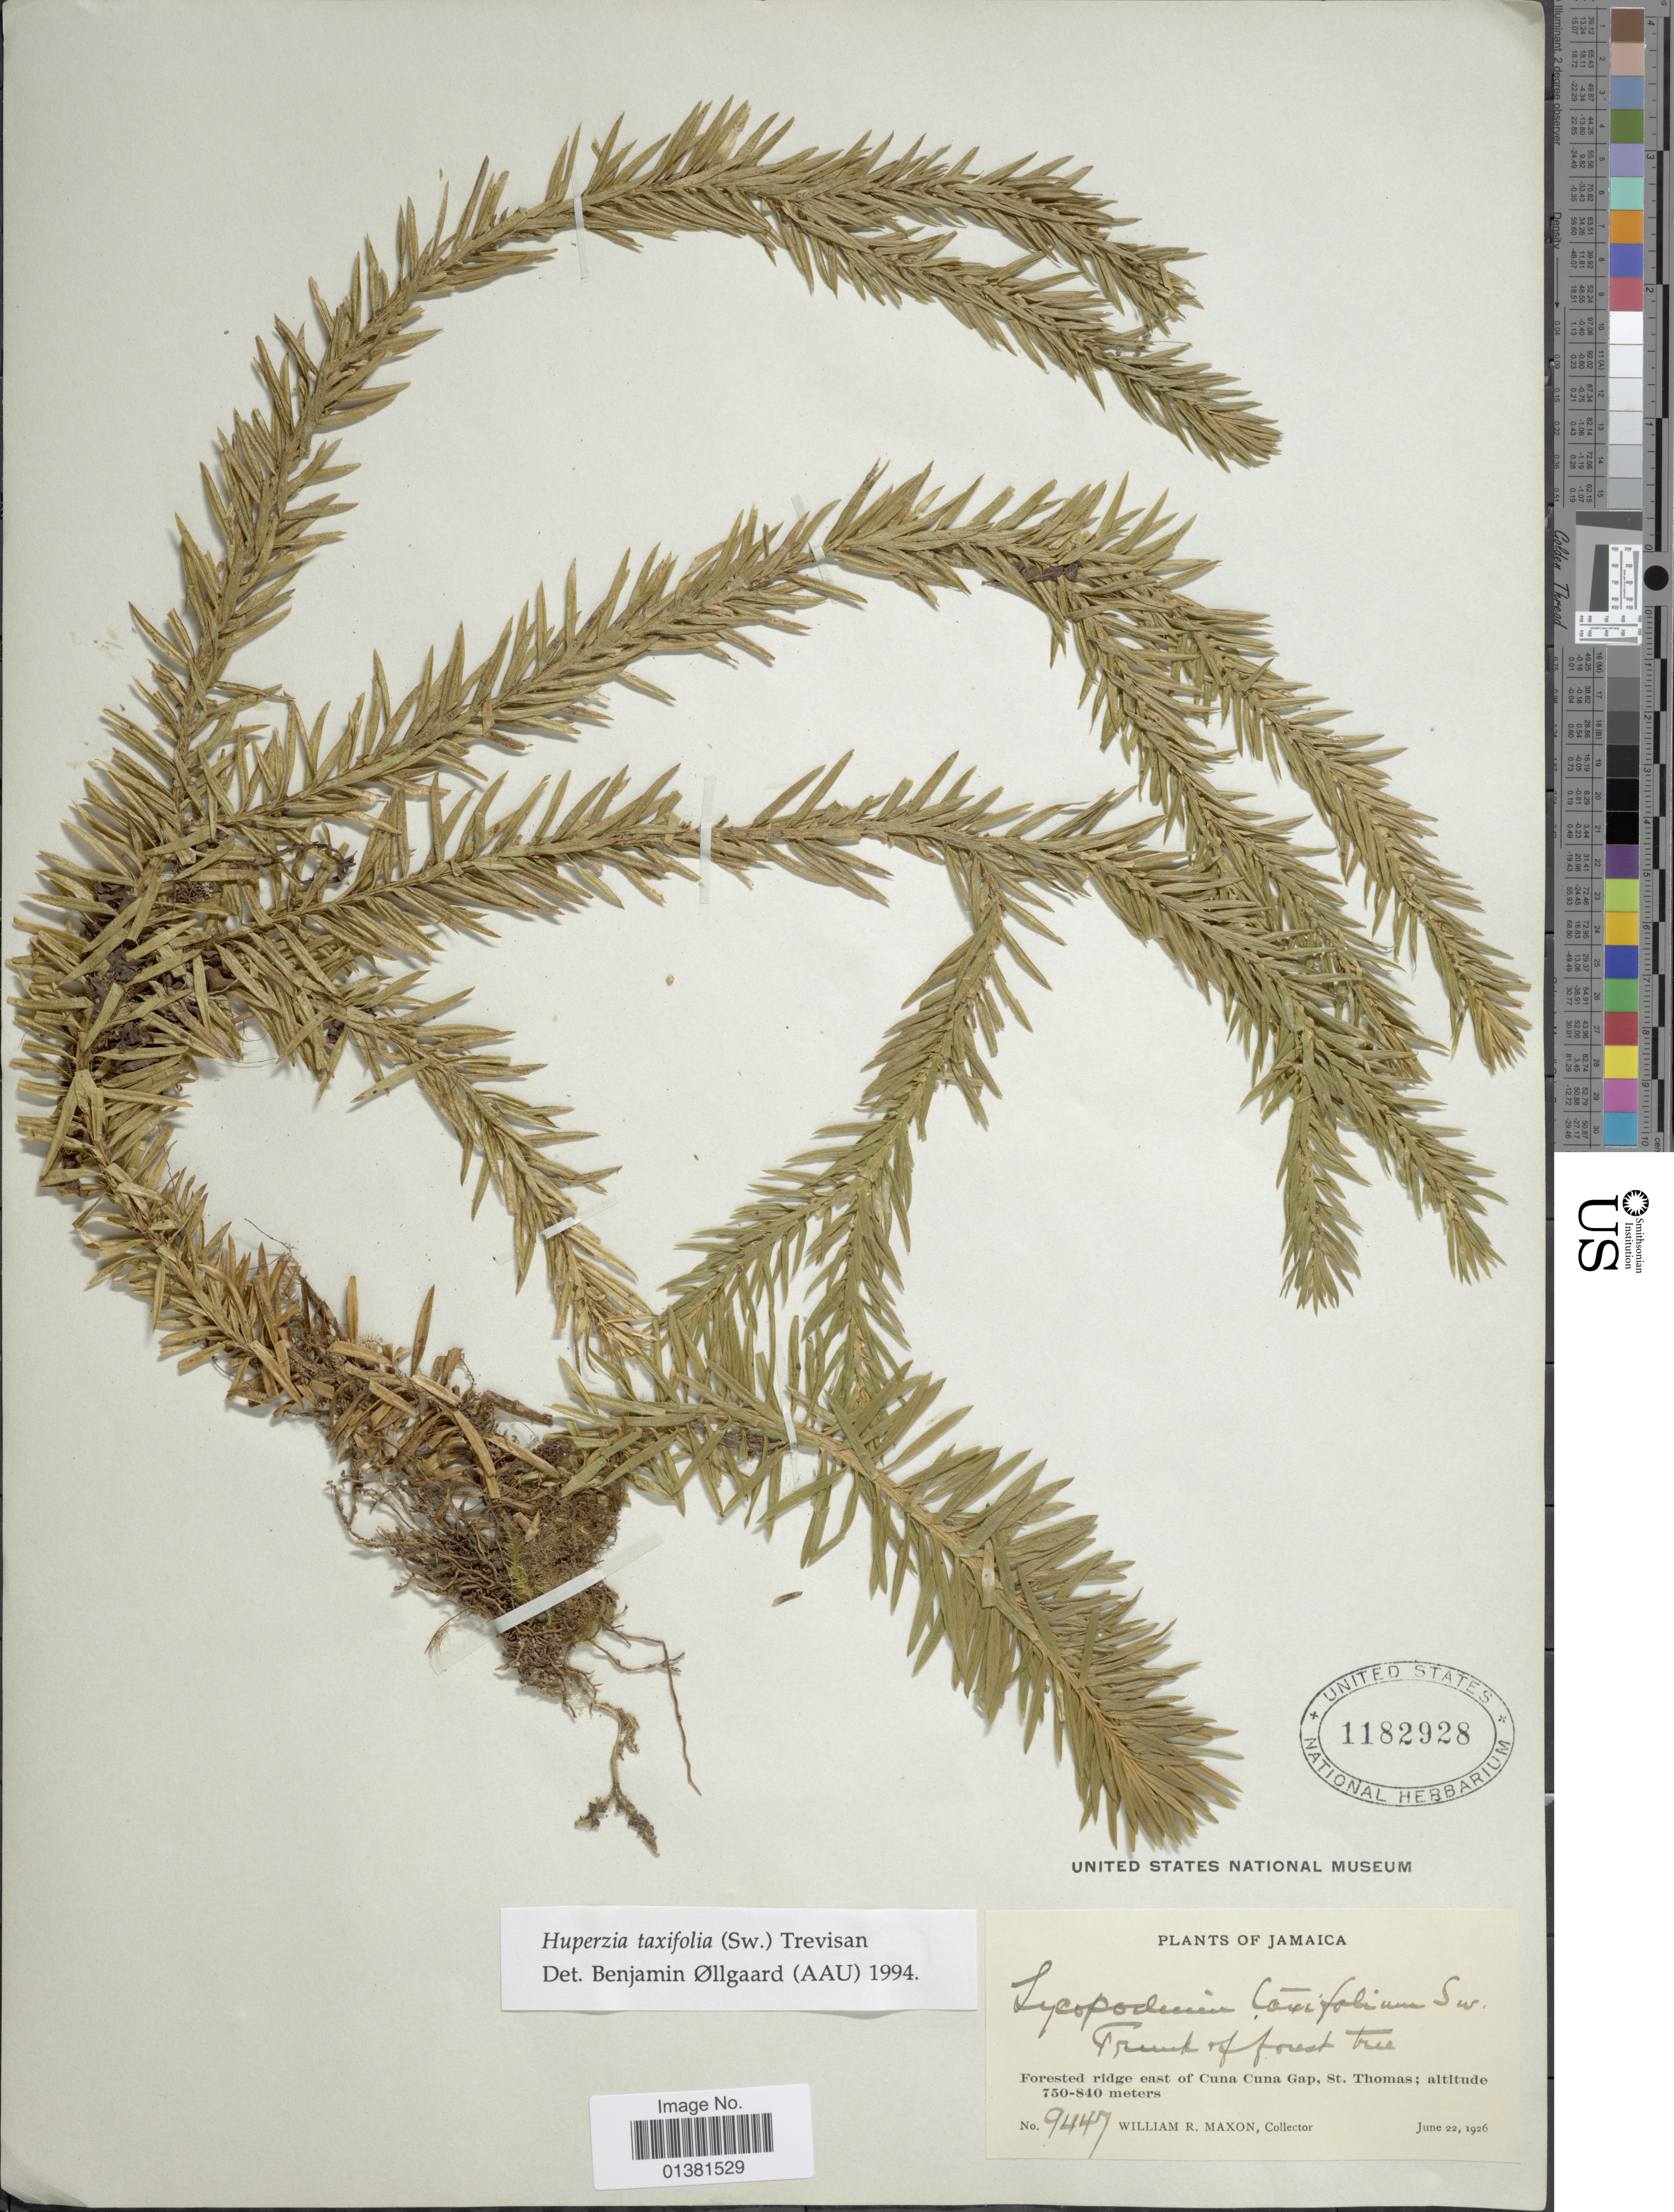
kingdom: Plantae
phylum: Tracheophyta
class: Lycopodiopsida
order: Lycopodiales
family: Lycopodiaceae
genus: Phlegmariurus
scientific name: Phlegmariurus taxifolius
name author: (Sw.) Á. Löve & D. Löve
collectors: W. R. Maxon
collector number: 9447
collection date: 1926-06-22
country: Jamaica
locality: Forested ridge east of Cuna Cuna Gap, St. Thomas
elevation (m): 750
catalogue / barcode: US 1182928